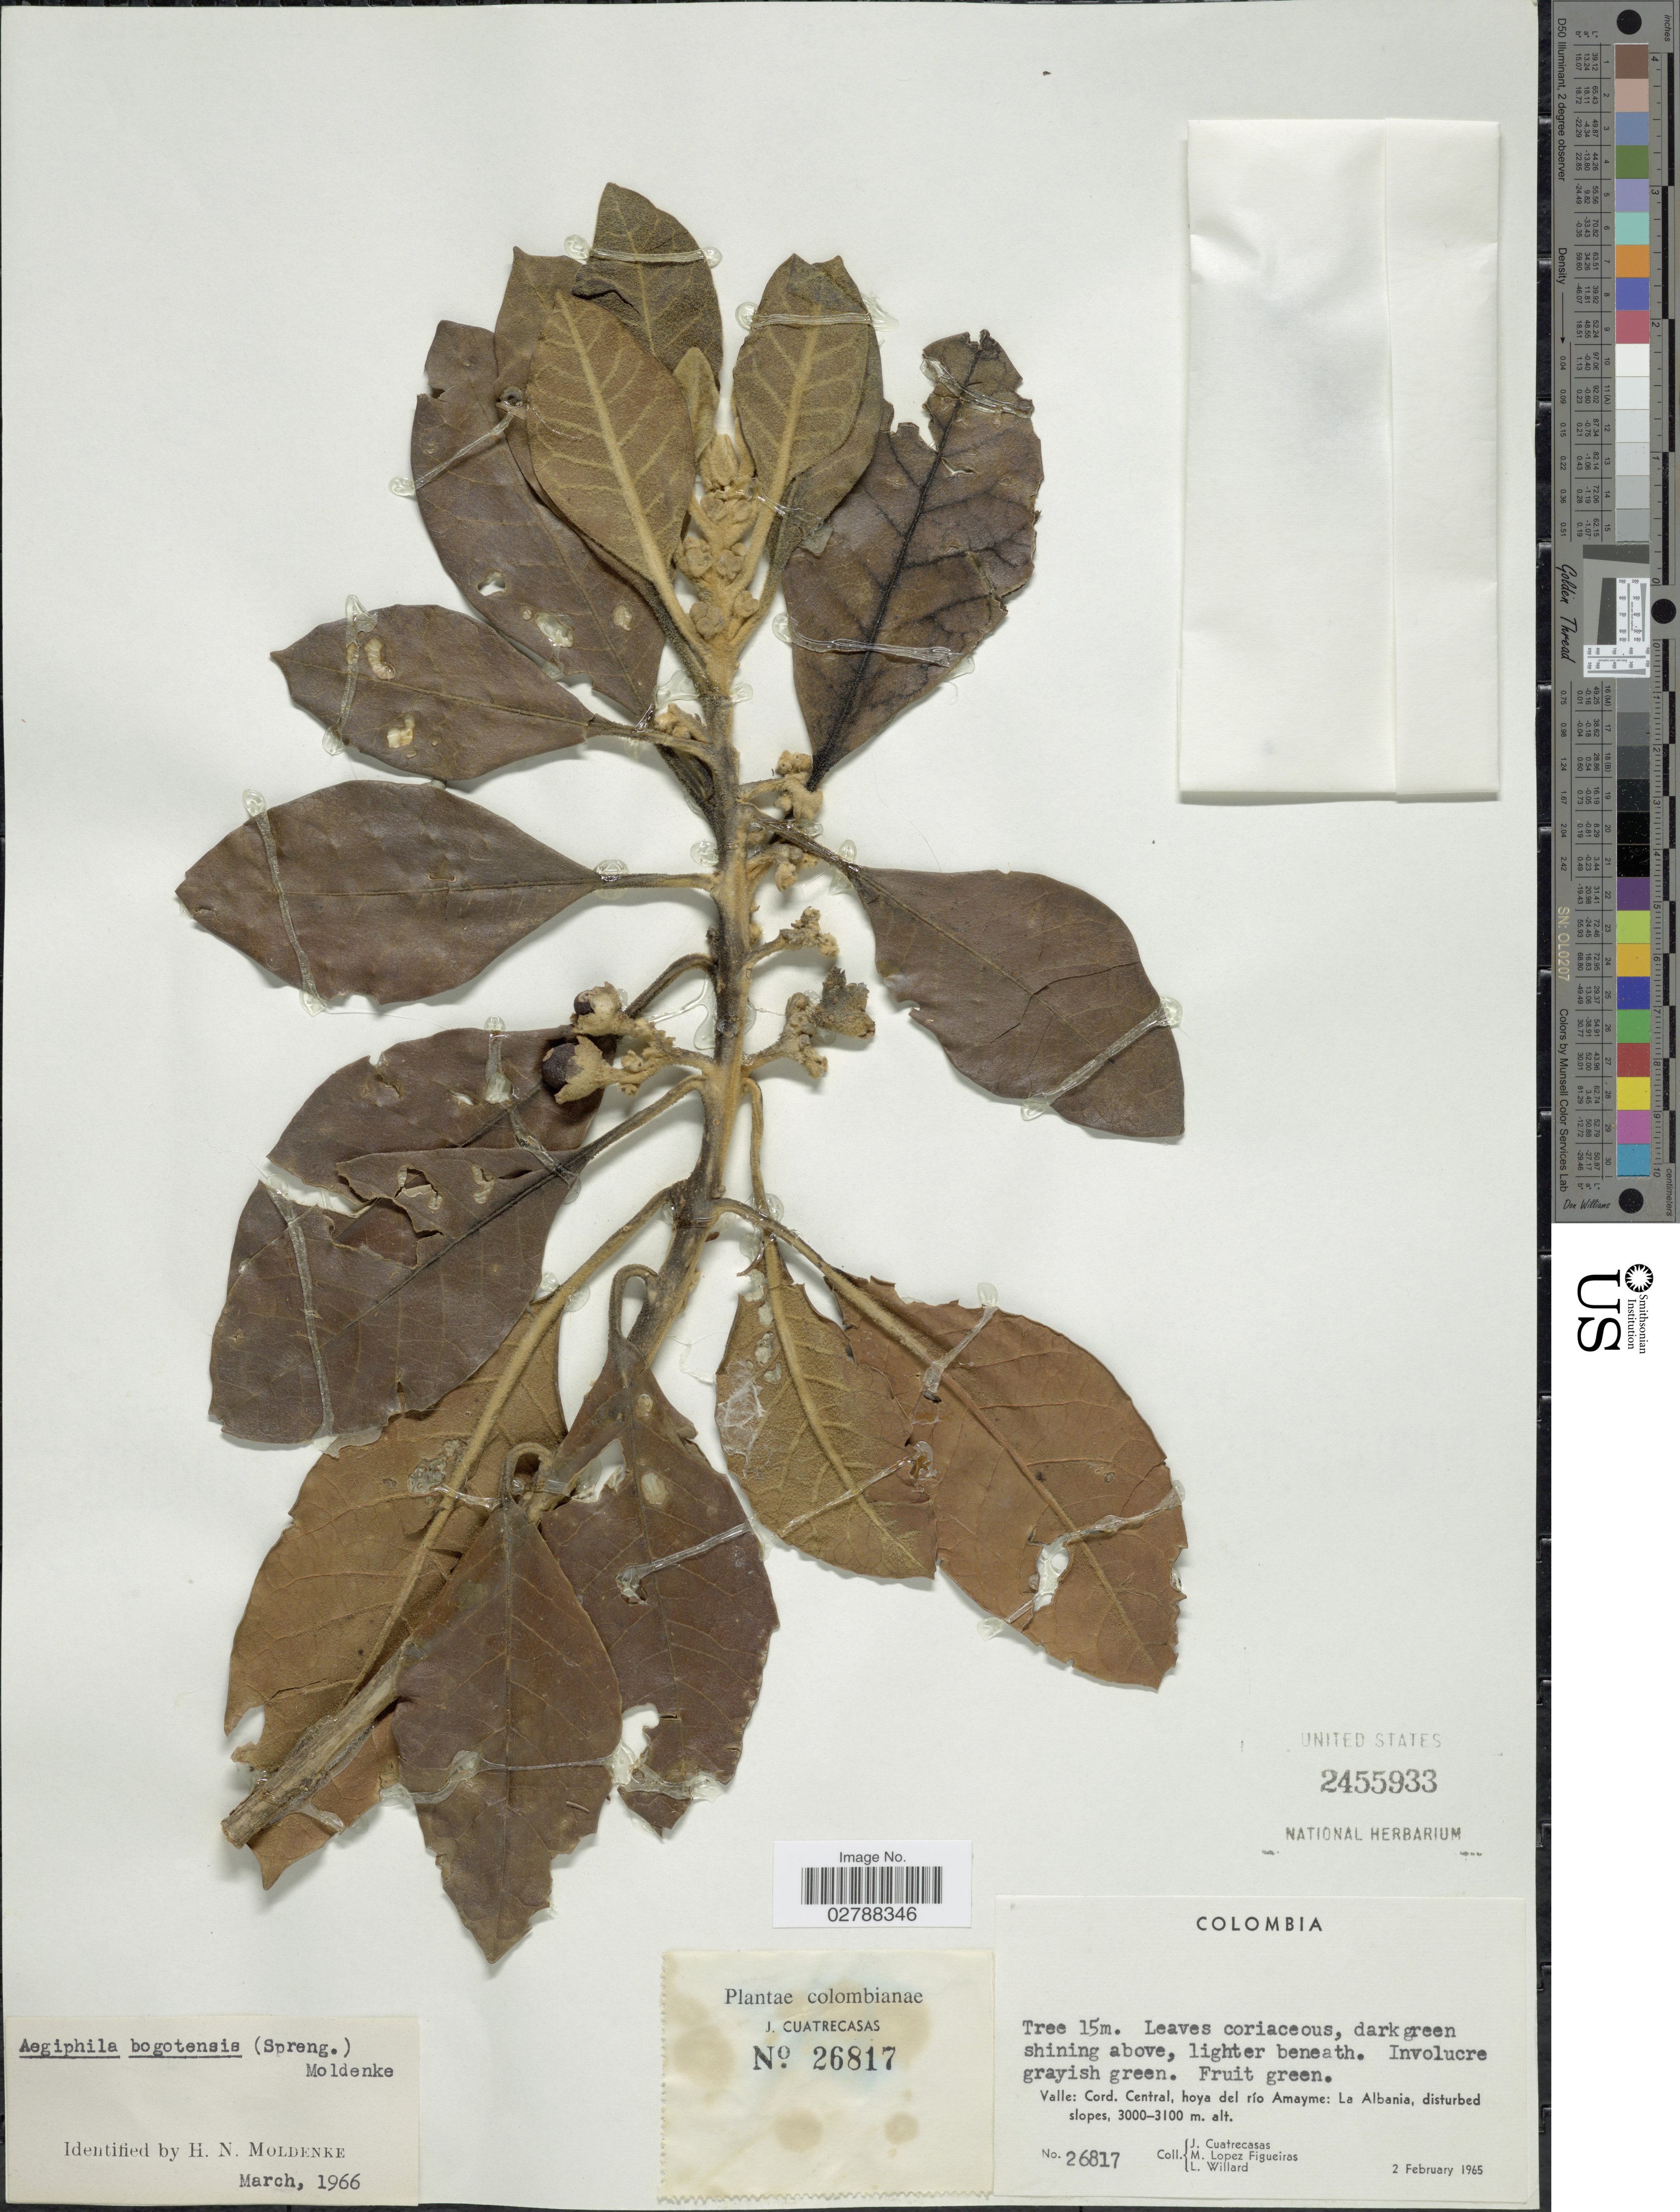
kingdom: Plantae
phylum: Tracheophyta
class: Magnoliopsida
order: Lamiales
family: Lamiaceae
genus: Aegiphila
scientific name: Aegiphila bogotensis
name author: (Spreng.) Moldenke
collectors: J. Cuatrecasas, M. López Figueiras & L. Willard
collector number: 26817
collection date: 1965-02-02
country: Colombia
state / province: Valle del Cauca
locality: Valle: Cord. Central, hoya del río Amayme: La Albania, disturbed slopes.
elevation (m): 3000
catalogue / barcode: US 2455933